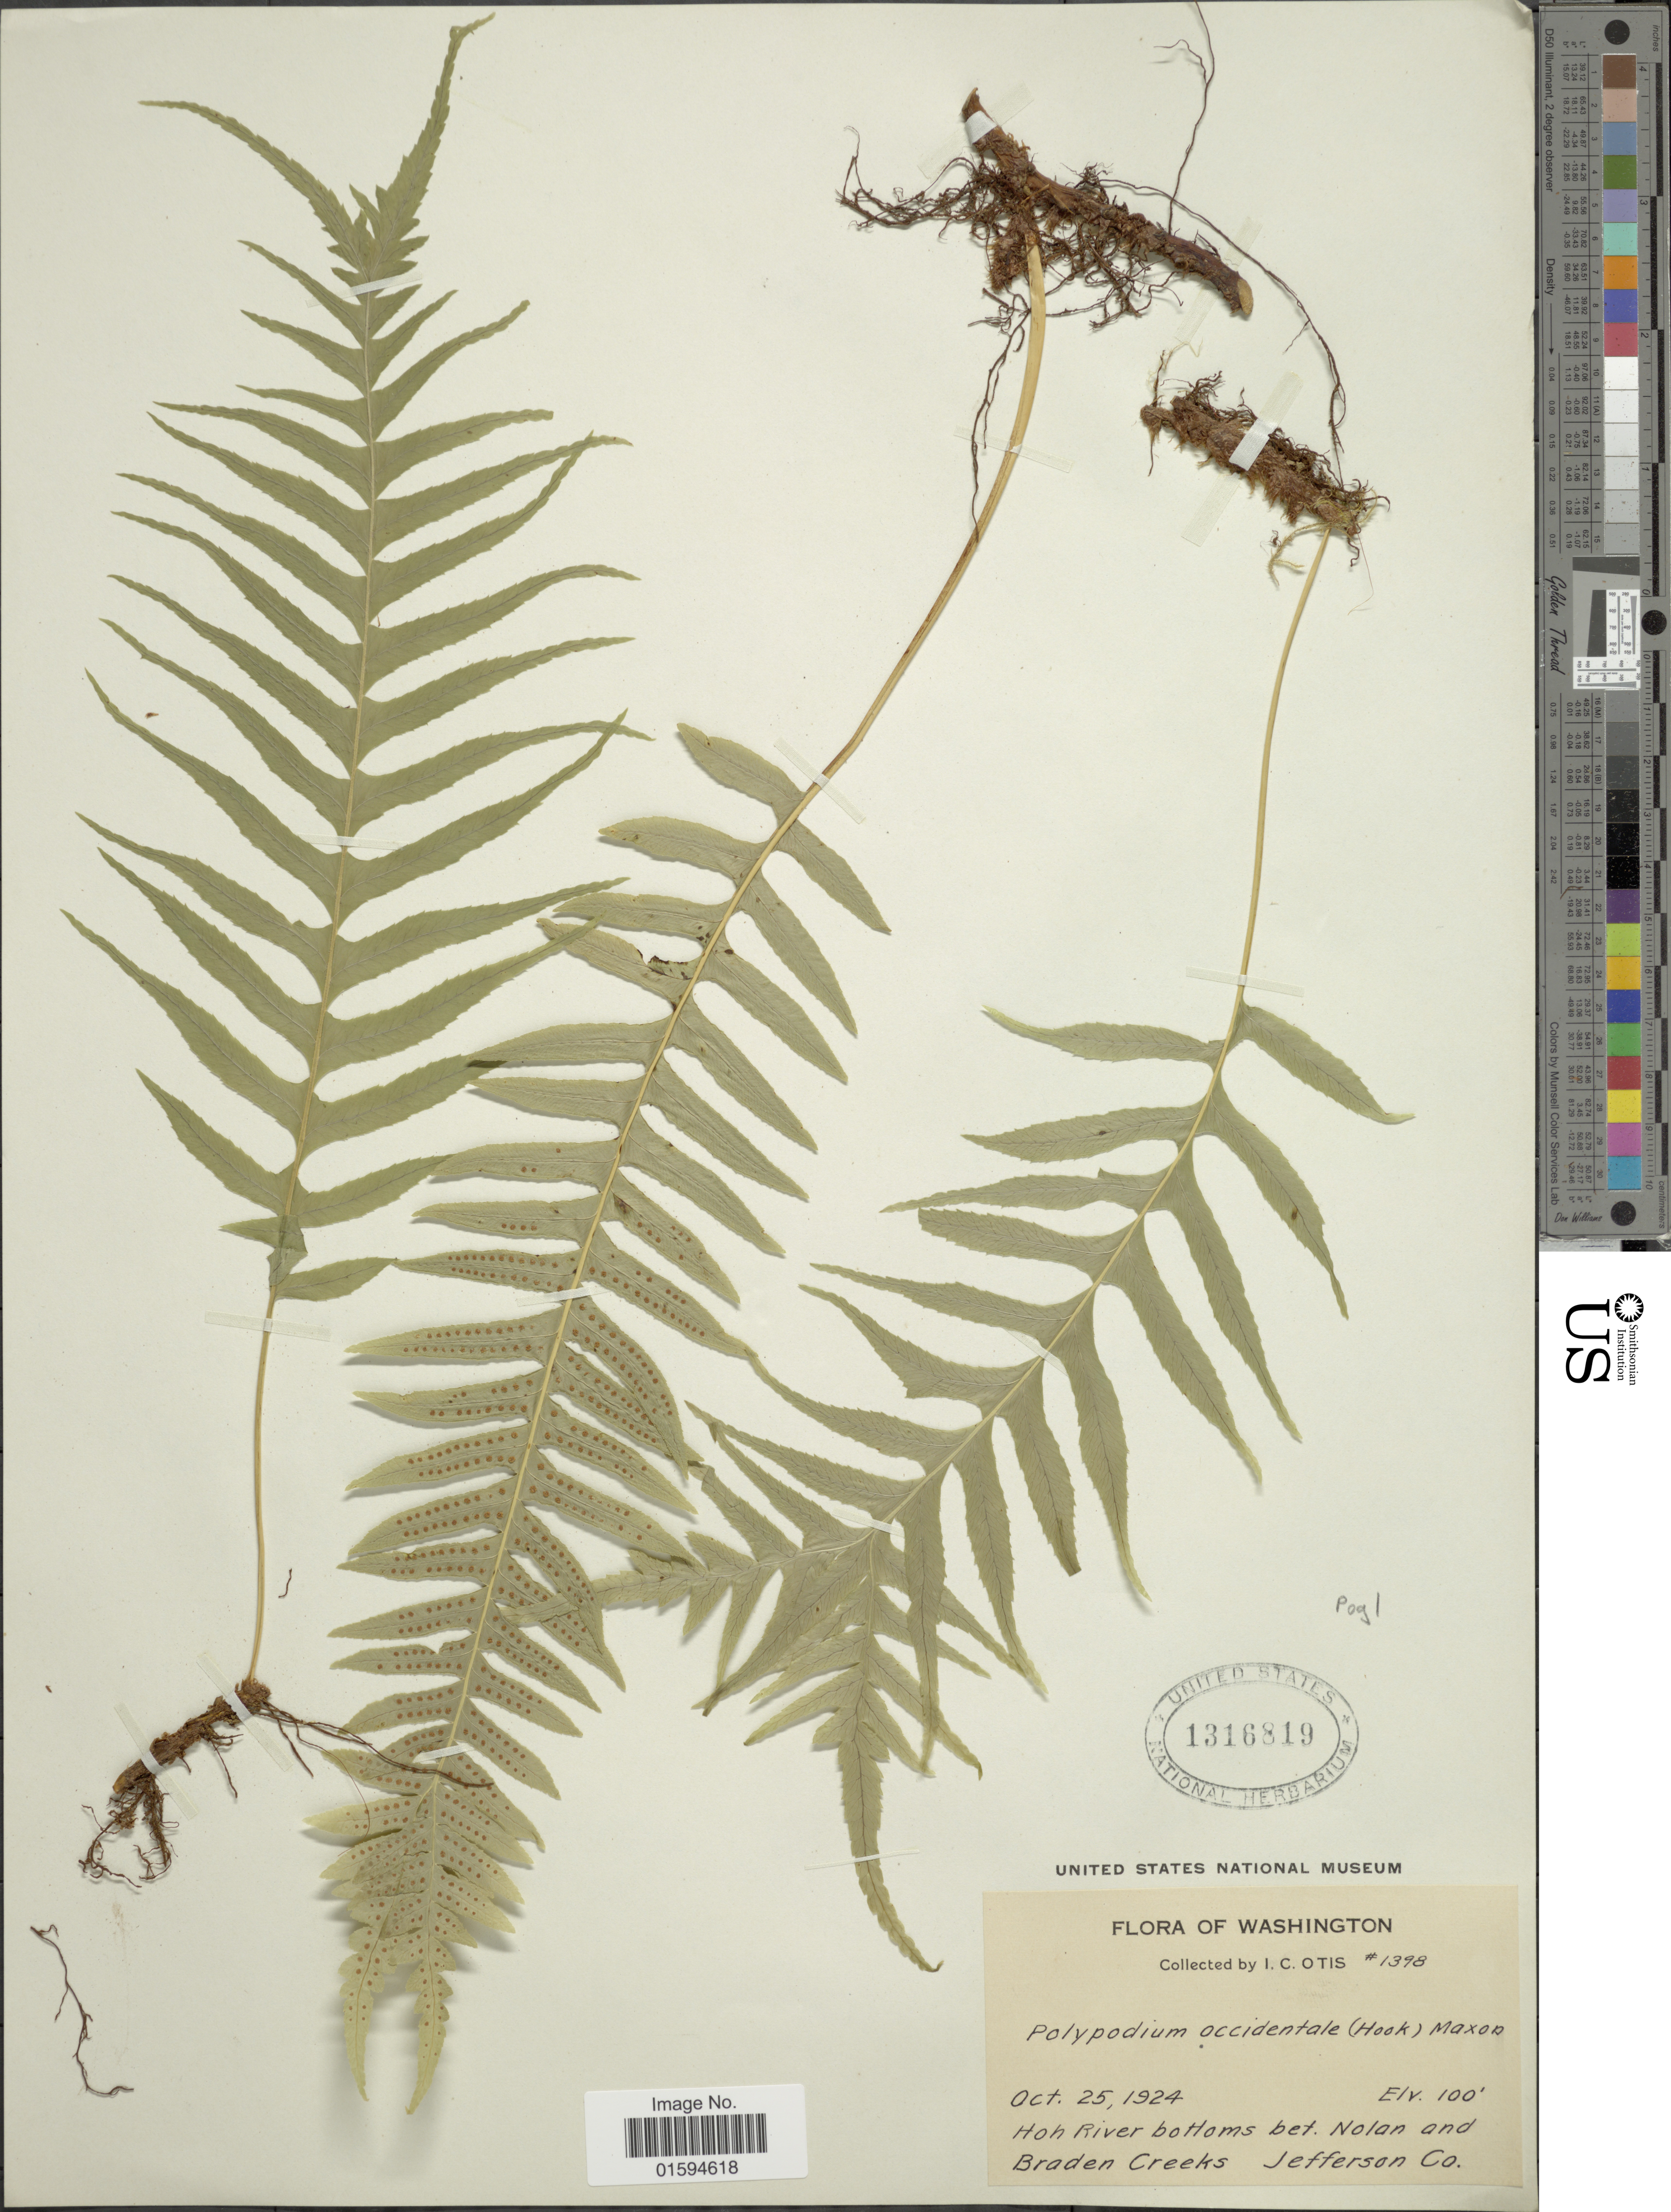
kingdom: Plantae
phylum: Tracheophyta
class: Polypodiopsida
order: Polypodiales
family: Polypodiaceae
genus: Polypodium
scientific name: Polypodium glycyrrhiza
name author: D.C. Eaton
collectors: I. C. Otis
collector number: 1398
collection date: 1924-10-25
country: United States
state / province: Washington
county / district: Jefferson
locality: Hoh River bottoms bet. Noland and Braden Creeks, Jefferson Co.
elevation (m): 30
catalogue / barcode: US 1316819